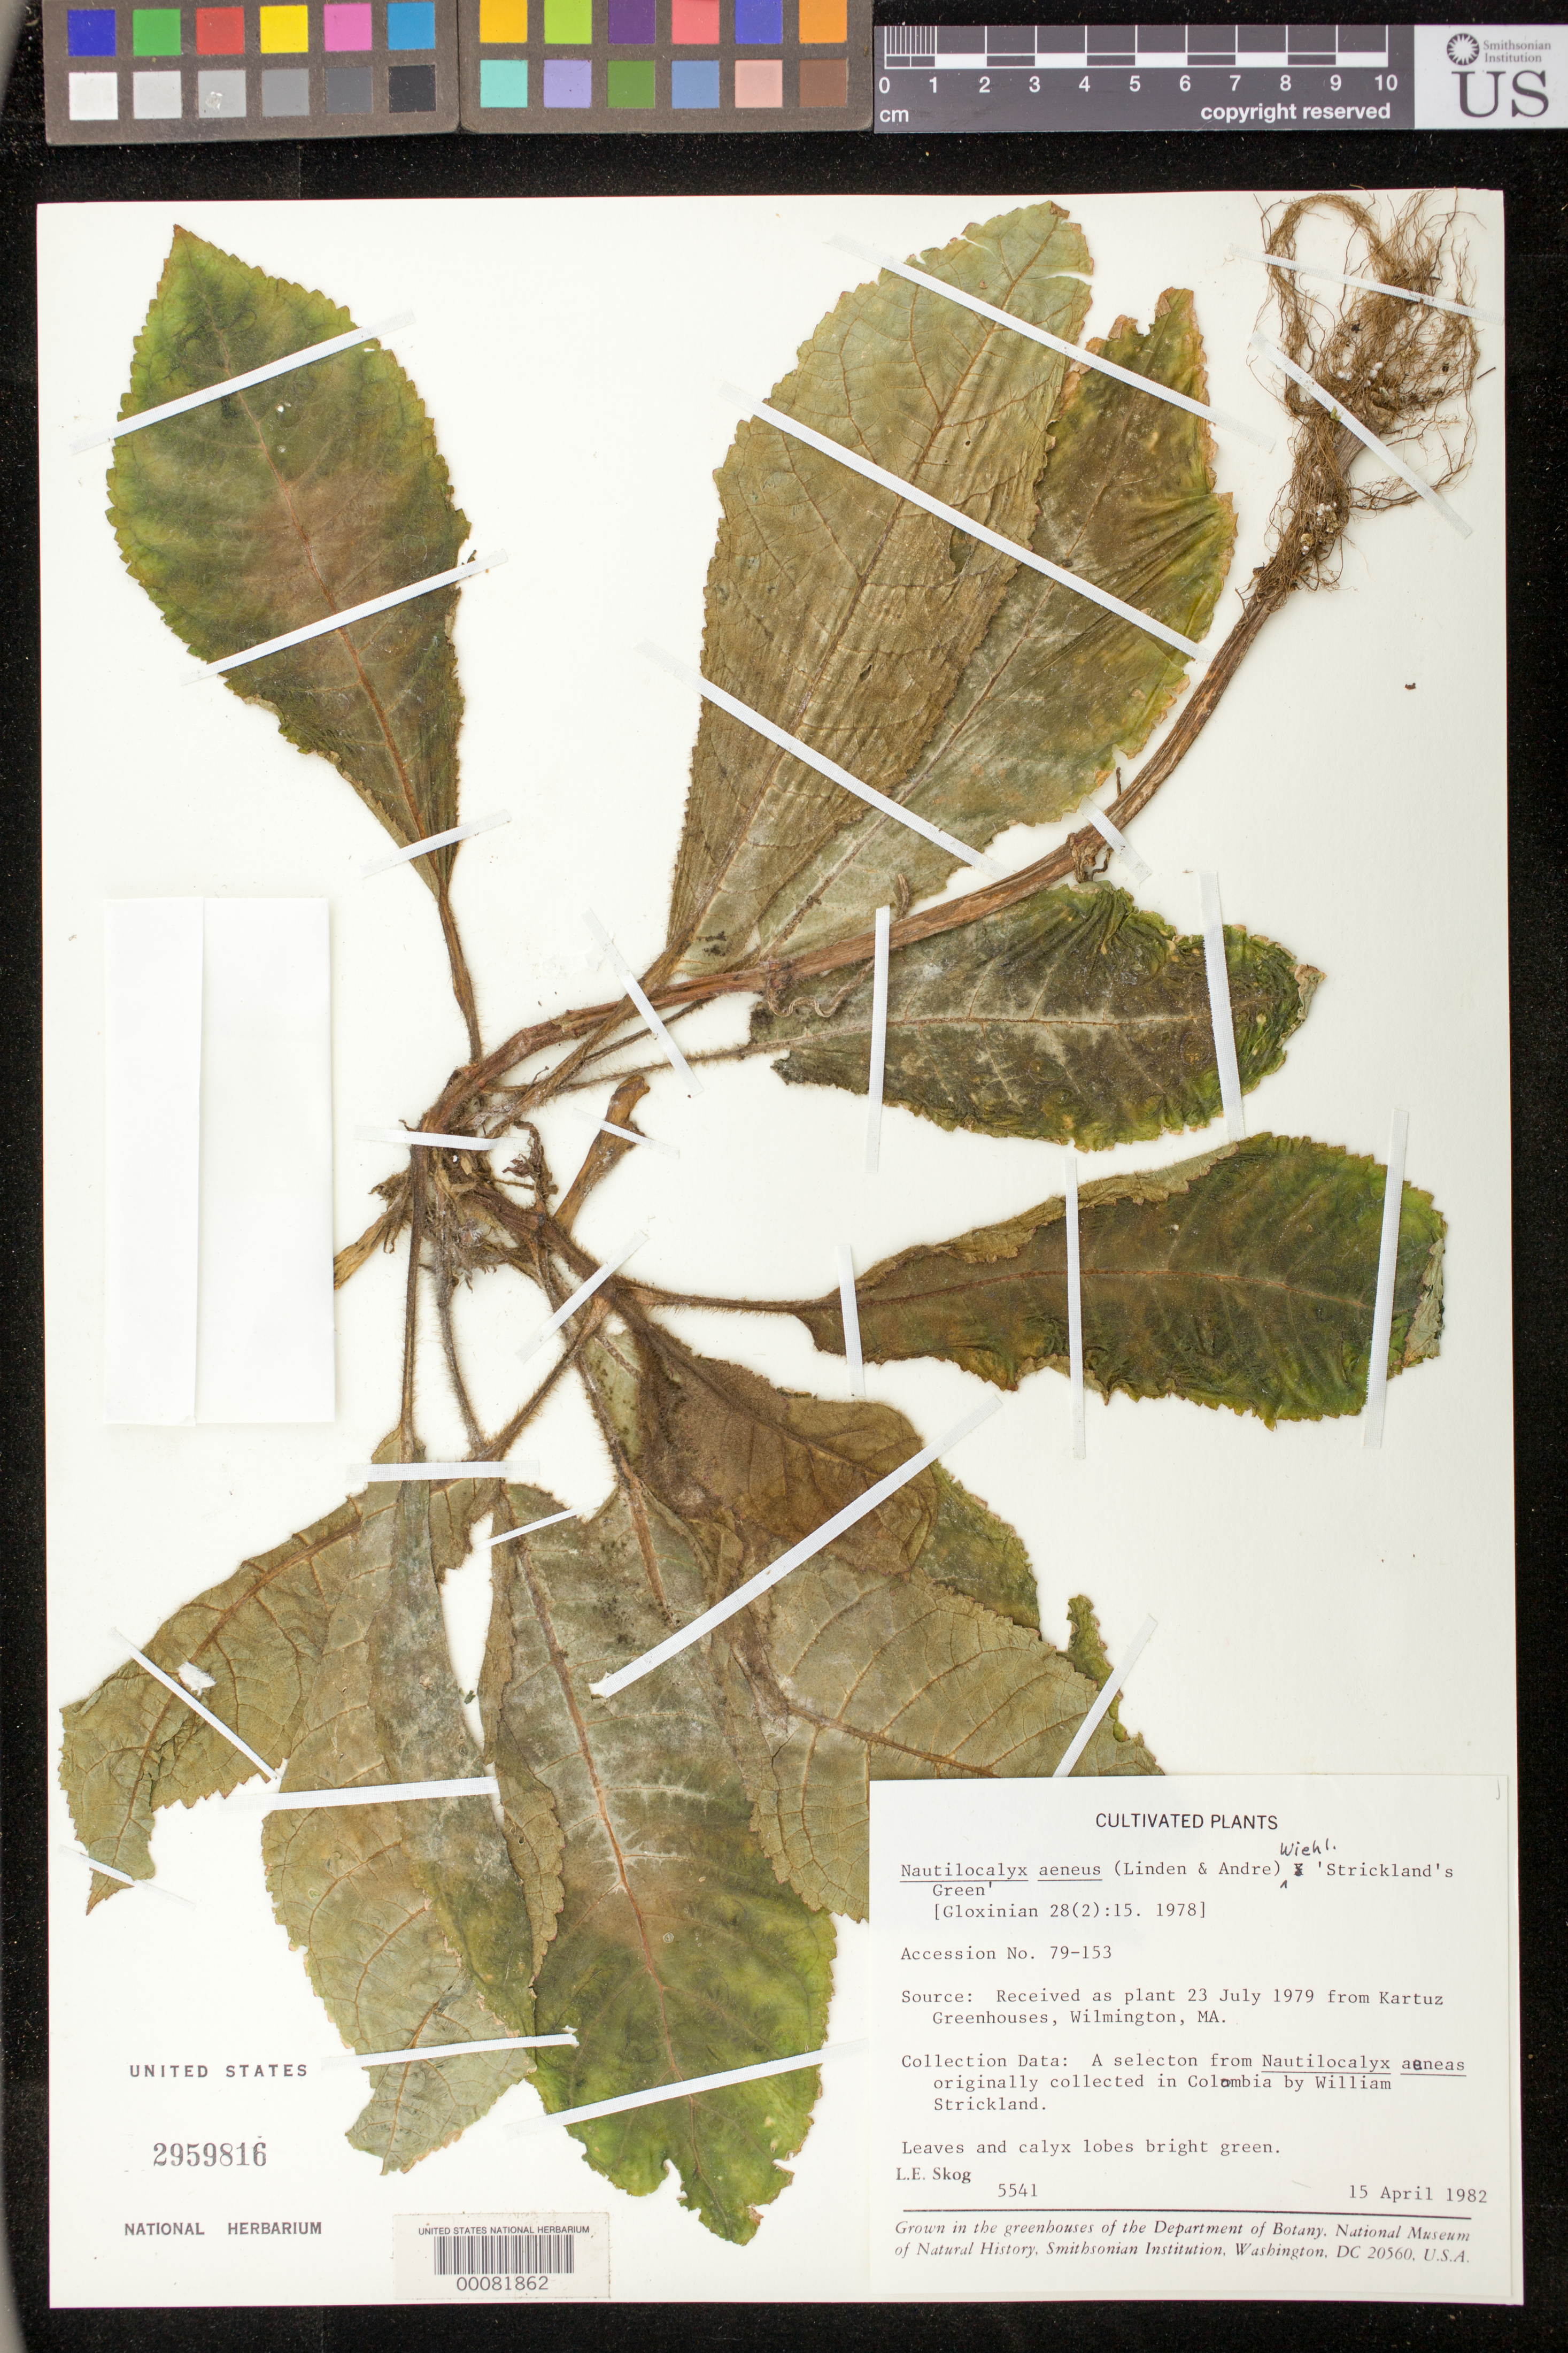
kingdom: Plantae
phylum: Tracheophyta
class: Magnoliopsida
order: Lamiales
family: Gesneriaceae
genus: Nautilocalyx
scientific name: Nautilocalyx aeneus 'Stricklands Green'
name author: (B.L. Linden & André) Wiehler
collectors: L. E. Skog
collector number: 5541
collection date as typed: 15 Apr 1982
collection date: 1982-04-15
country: Colombia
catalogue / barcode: US 2959816